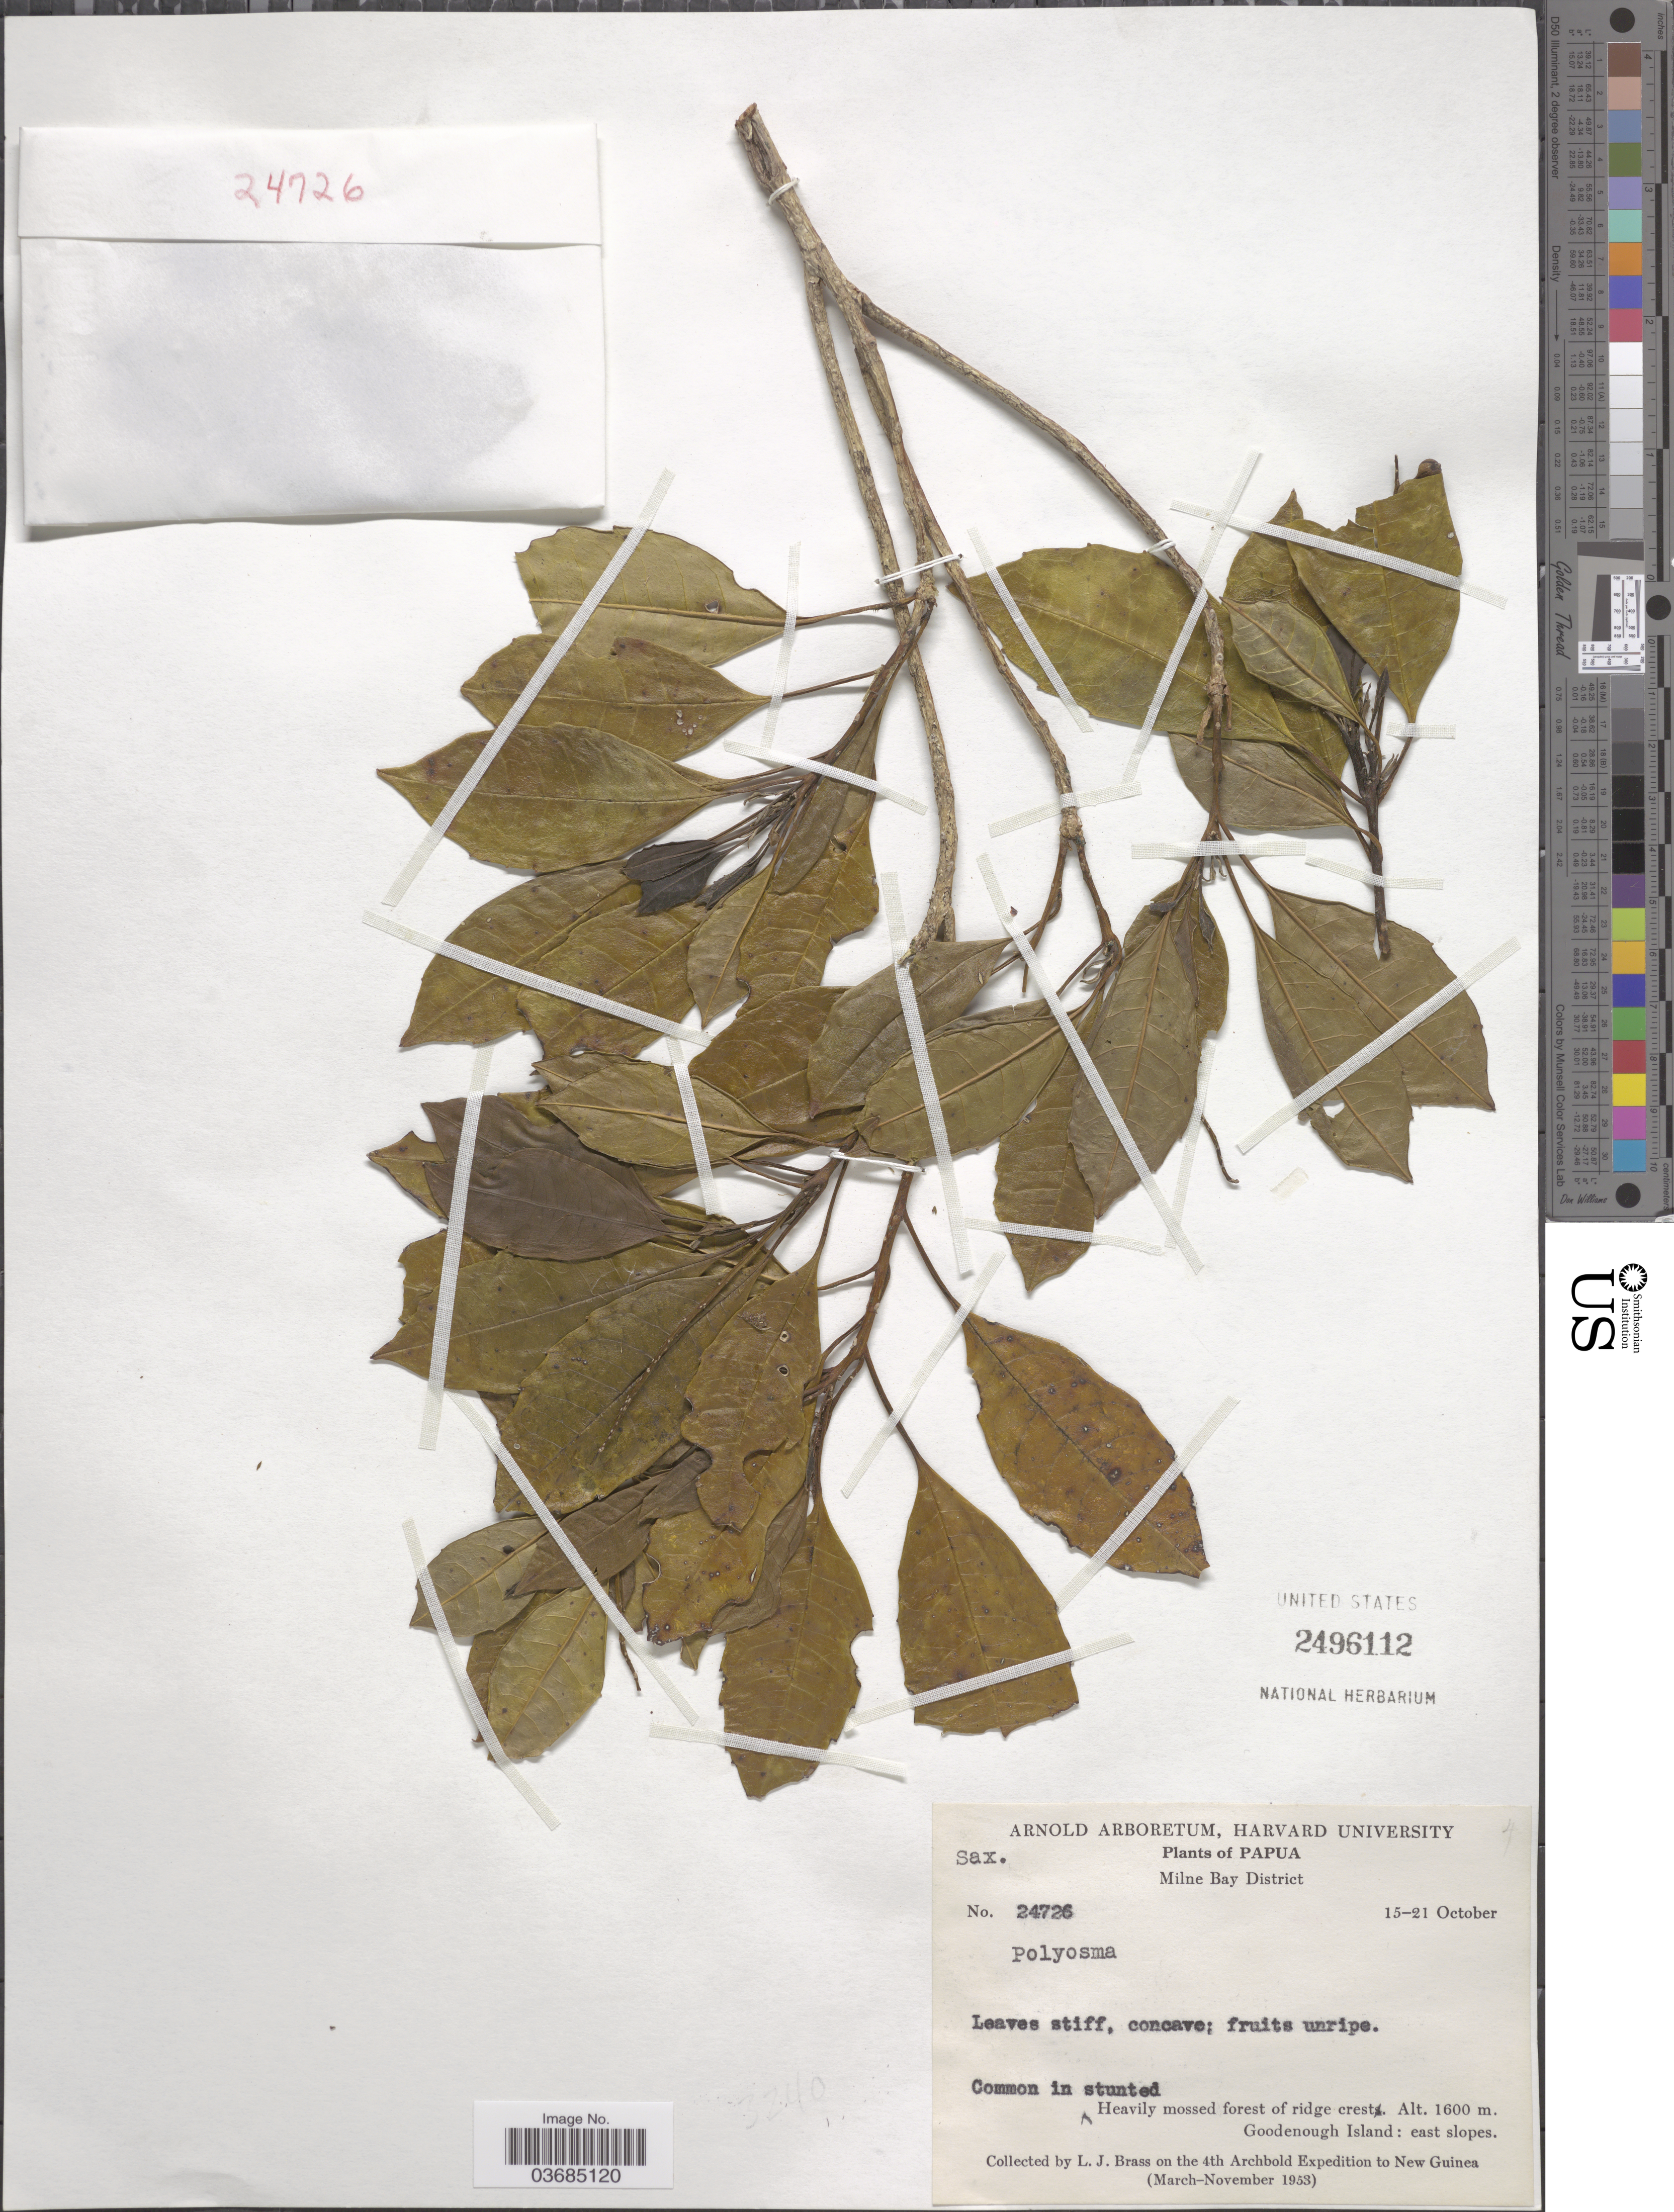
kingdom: Plantae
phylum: Tracheophyta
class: Magnoliopsida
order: Escalloniales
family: Escalloniaceae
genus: Polyosma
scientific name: Polyosma sp.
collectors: L. J. Brass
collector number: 24726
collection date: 1953-10-15/1953-10-21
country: Papua New Guinea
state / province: Milne Bay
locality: Milne Bay District. Goodenough Island: east slopes. On the 4th Archbold Expedition to New Guinea (March-November 1953).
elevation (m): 1600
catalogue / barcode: US 2496112